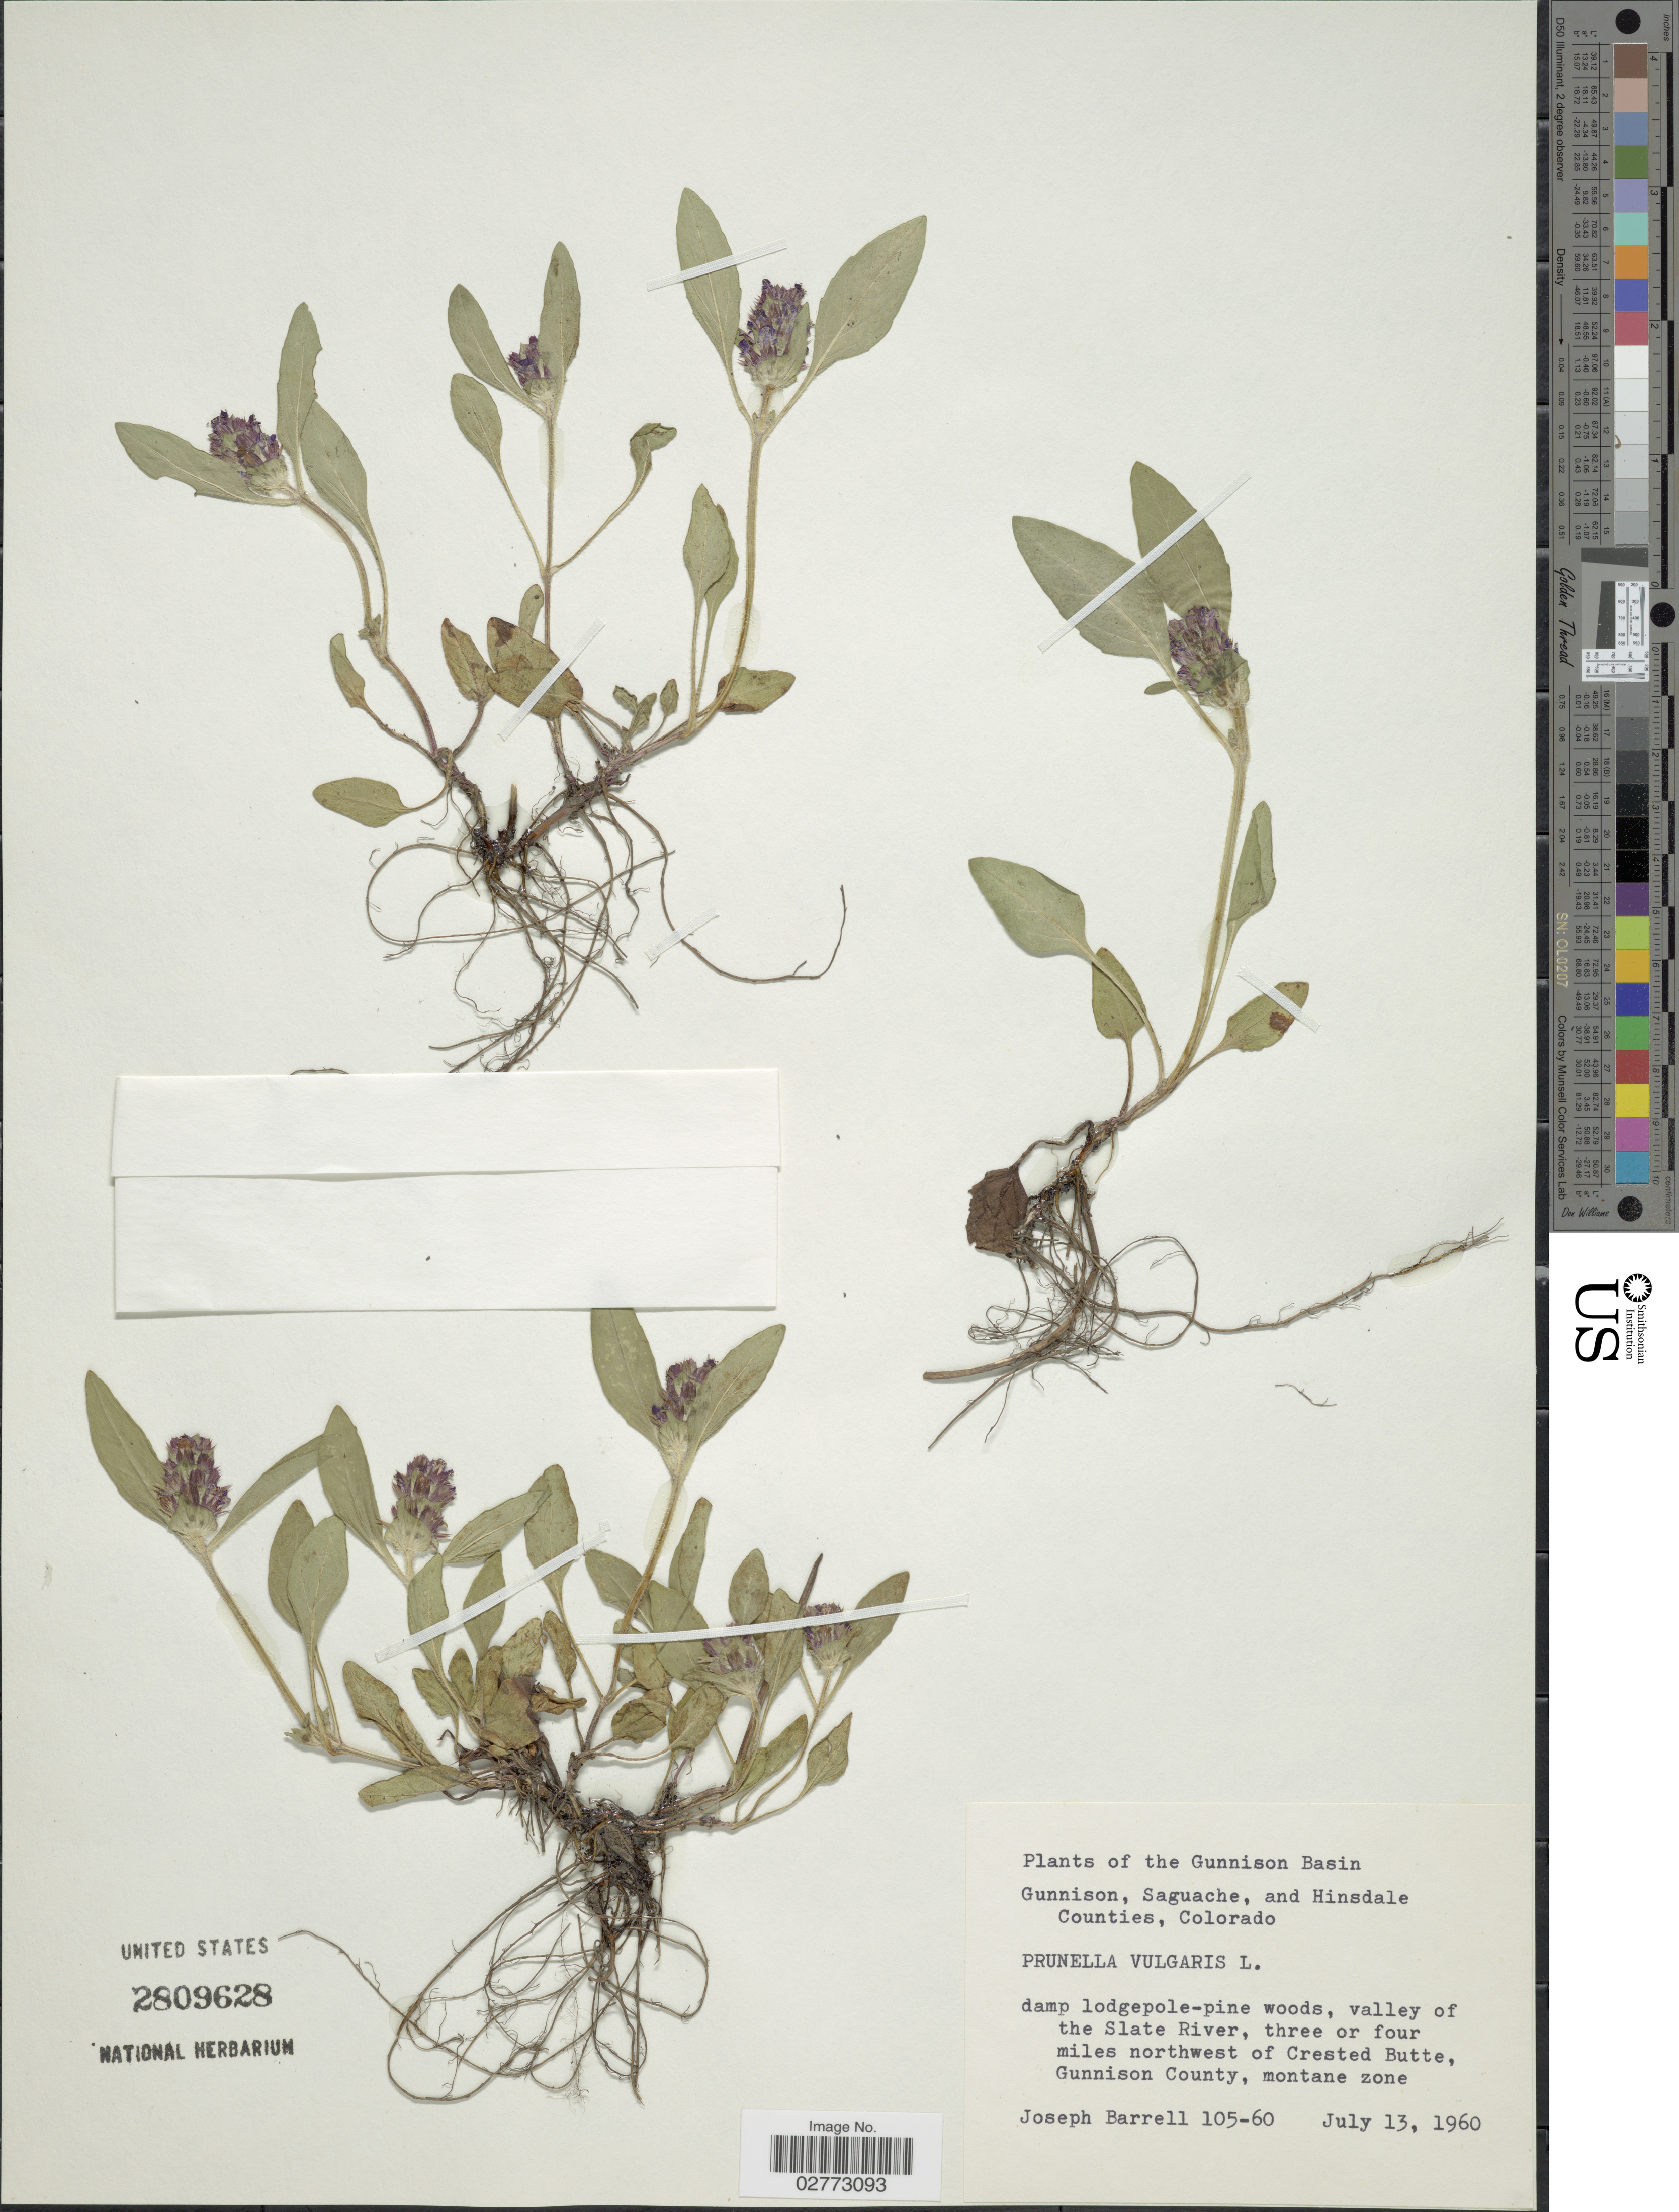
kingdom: Plantae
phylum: Tracheophyta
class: Magnoliopsida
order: Lamiales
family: Lamiaceae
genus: Prunella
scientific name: Prunella vulgaris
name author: L.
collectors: J. Barrell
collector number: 105-60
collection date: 1960-07-13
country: United States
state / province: Colorado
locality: Gunnison Basin, Gunnison, Saguache, and Hinsdale Counties, valley of the Slate River, three or four miles northwest of Crested Butte, Gunnison County.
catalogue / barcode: US 2809628